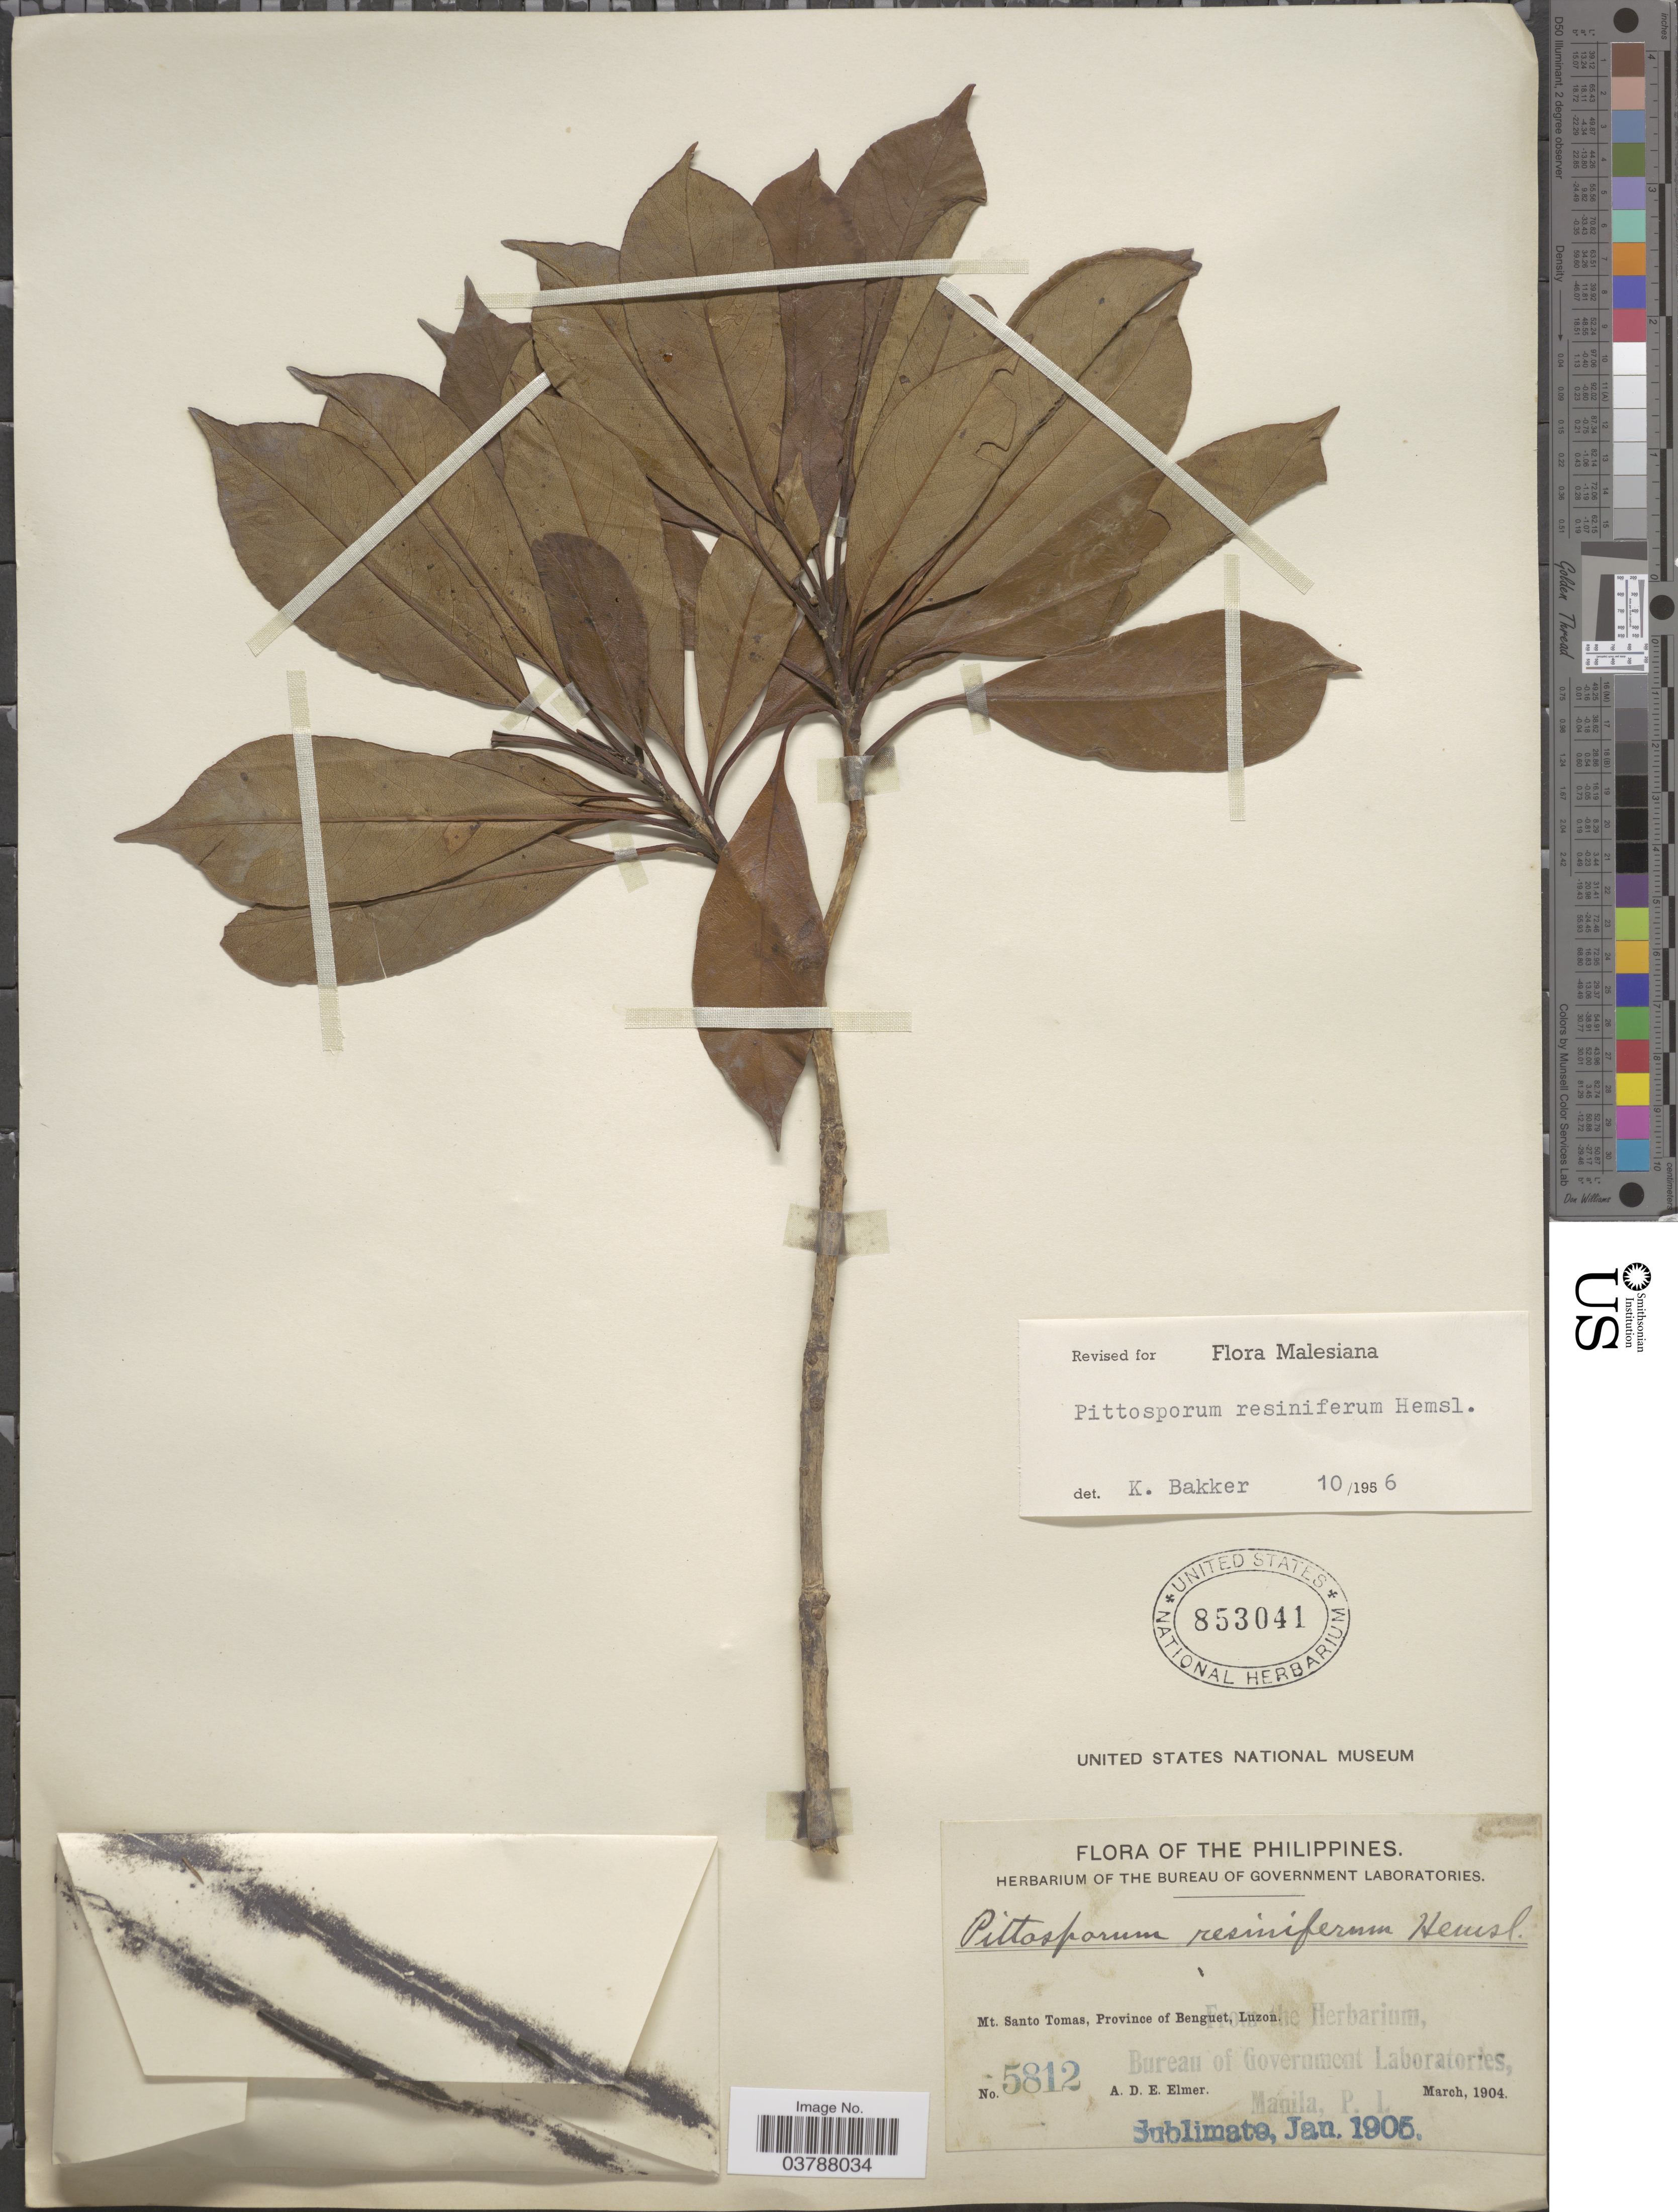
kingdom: Plantae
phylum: Tracheophyta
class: Magnoliopsida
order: Apiales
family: Pittosporaceae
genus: Pittosporum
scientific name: Pittosporum resiniferum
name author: Hemsl.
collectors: A. D. E. Elmer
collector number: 5812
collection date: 1904-03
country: Philippines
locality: Mt. Santo Tomas, Province of Benguet, Luzon.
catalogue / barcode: US 853041